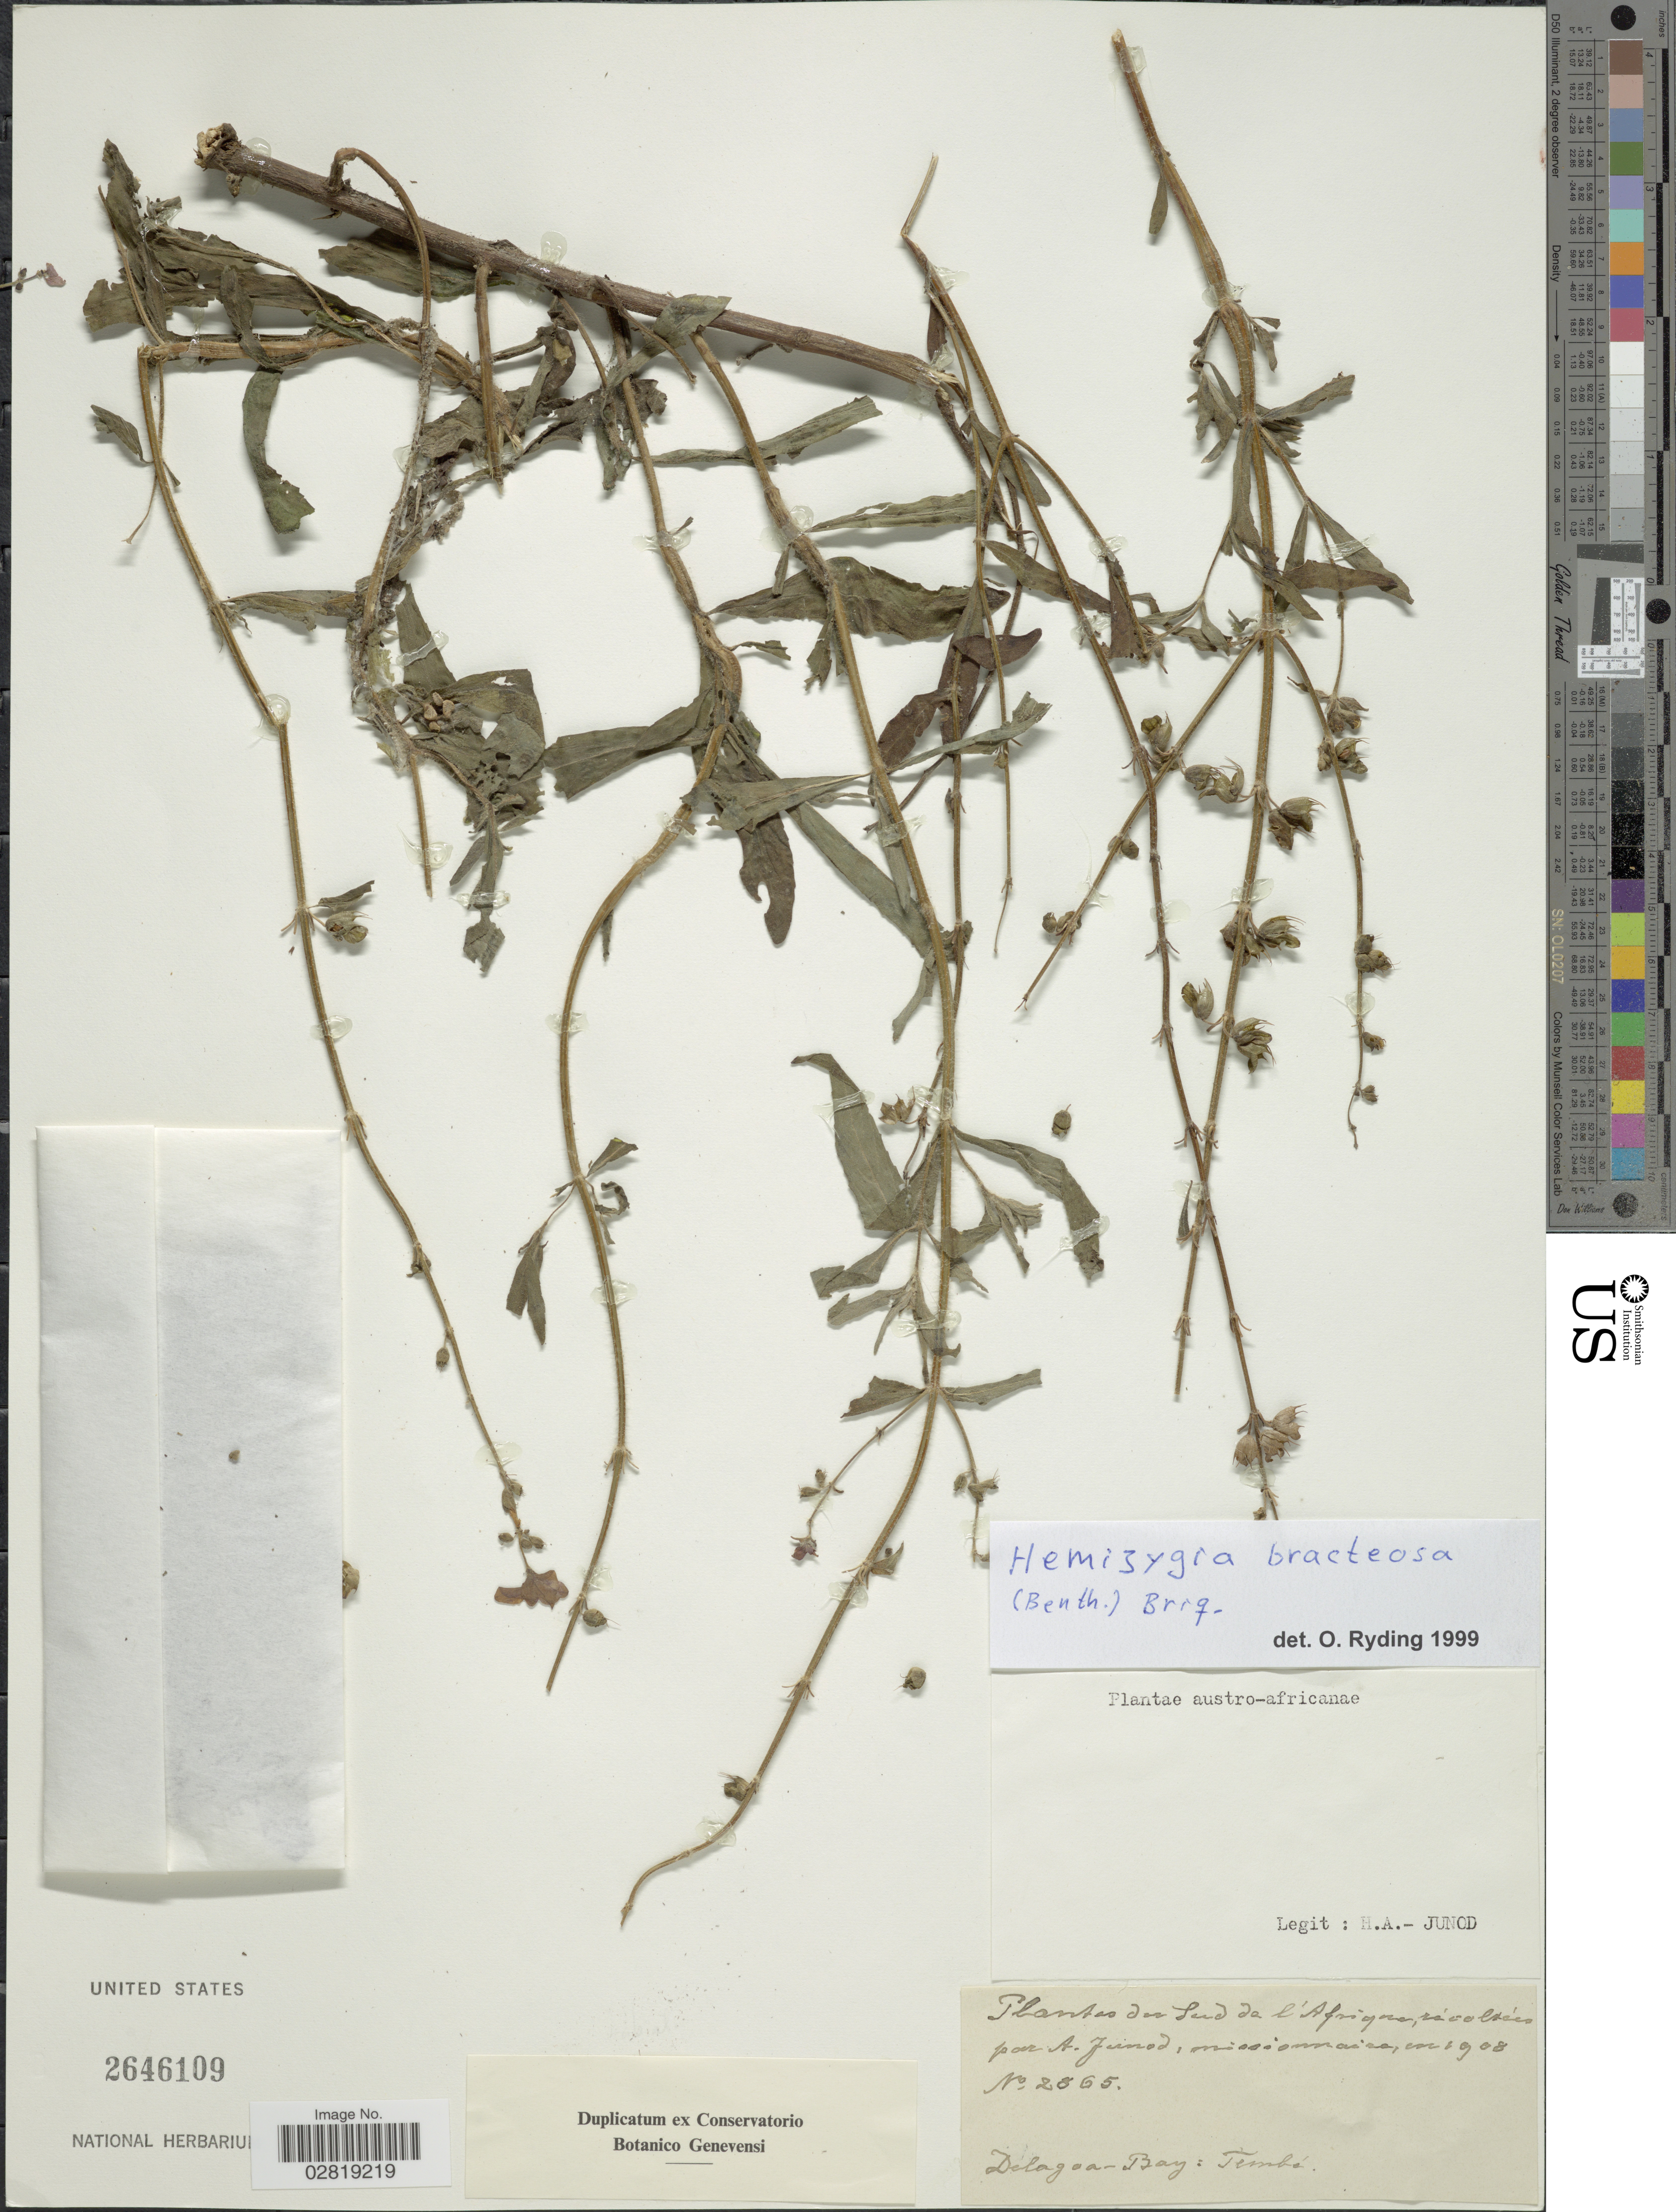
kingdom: Plantae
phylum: Tracheophyta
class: Magnoliopsida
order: Lamiales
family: Lamiaceae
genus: Hemizygia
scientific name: Hemizygia bracteosa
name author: (Benth.) Briq.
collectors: H. Junod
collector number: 2865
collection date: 1908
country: Mozambique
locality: Sud de l'Afrique. Delagoa Bay: Tembé.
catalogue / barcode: US 2646109